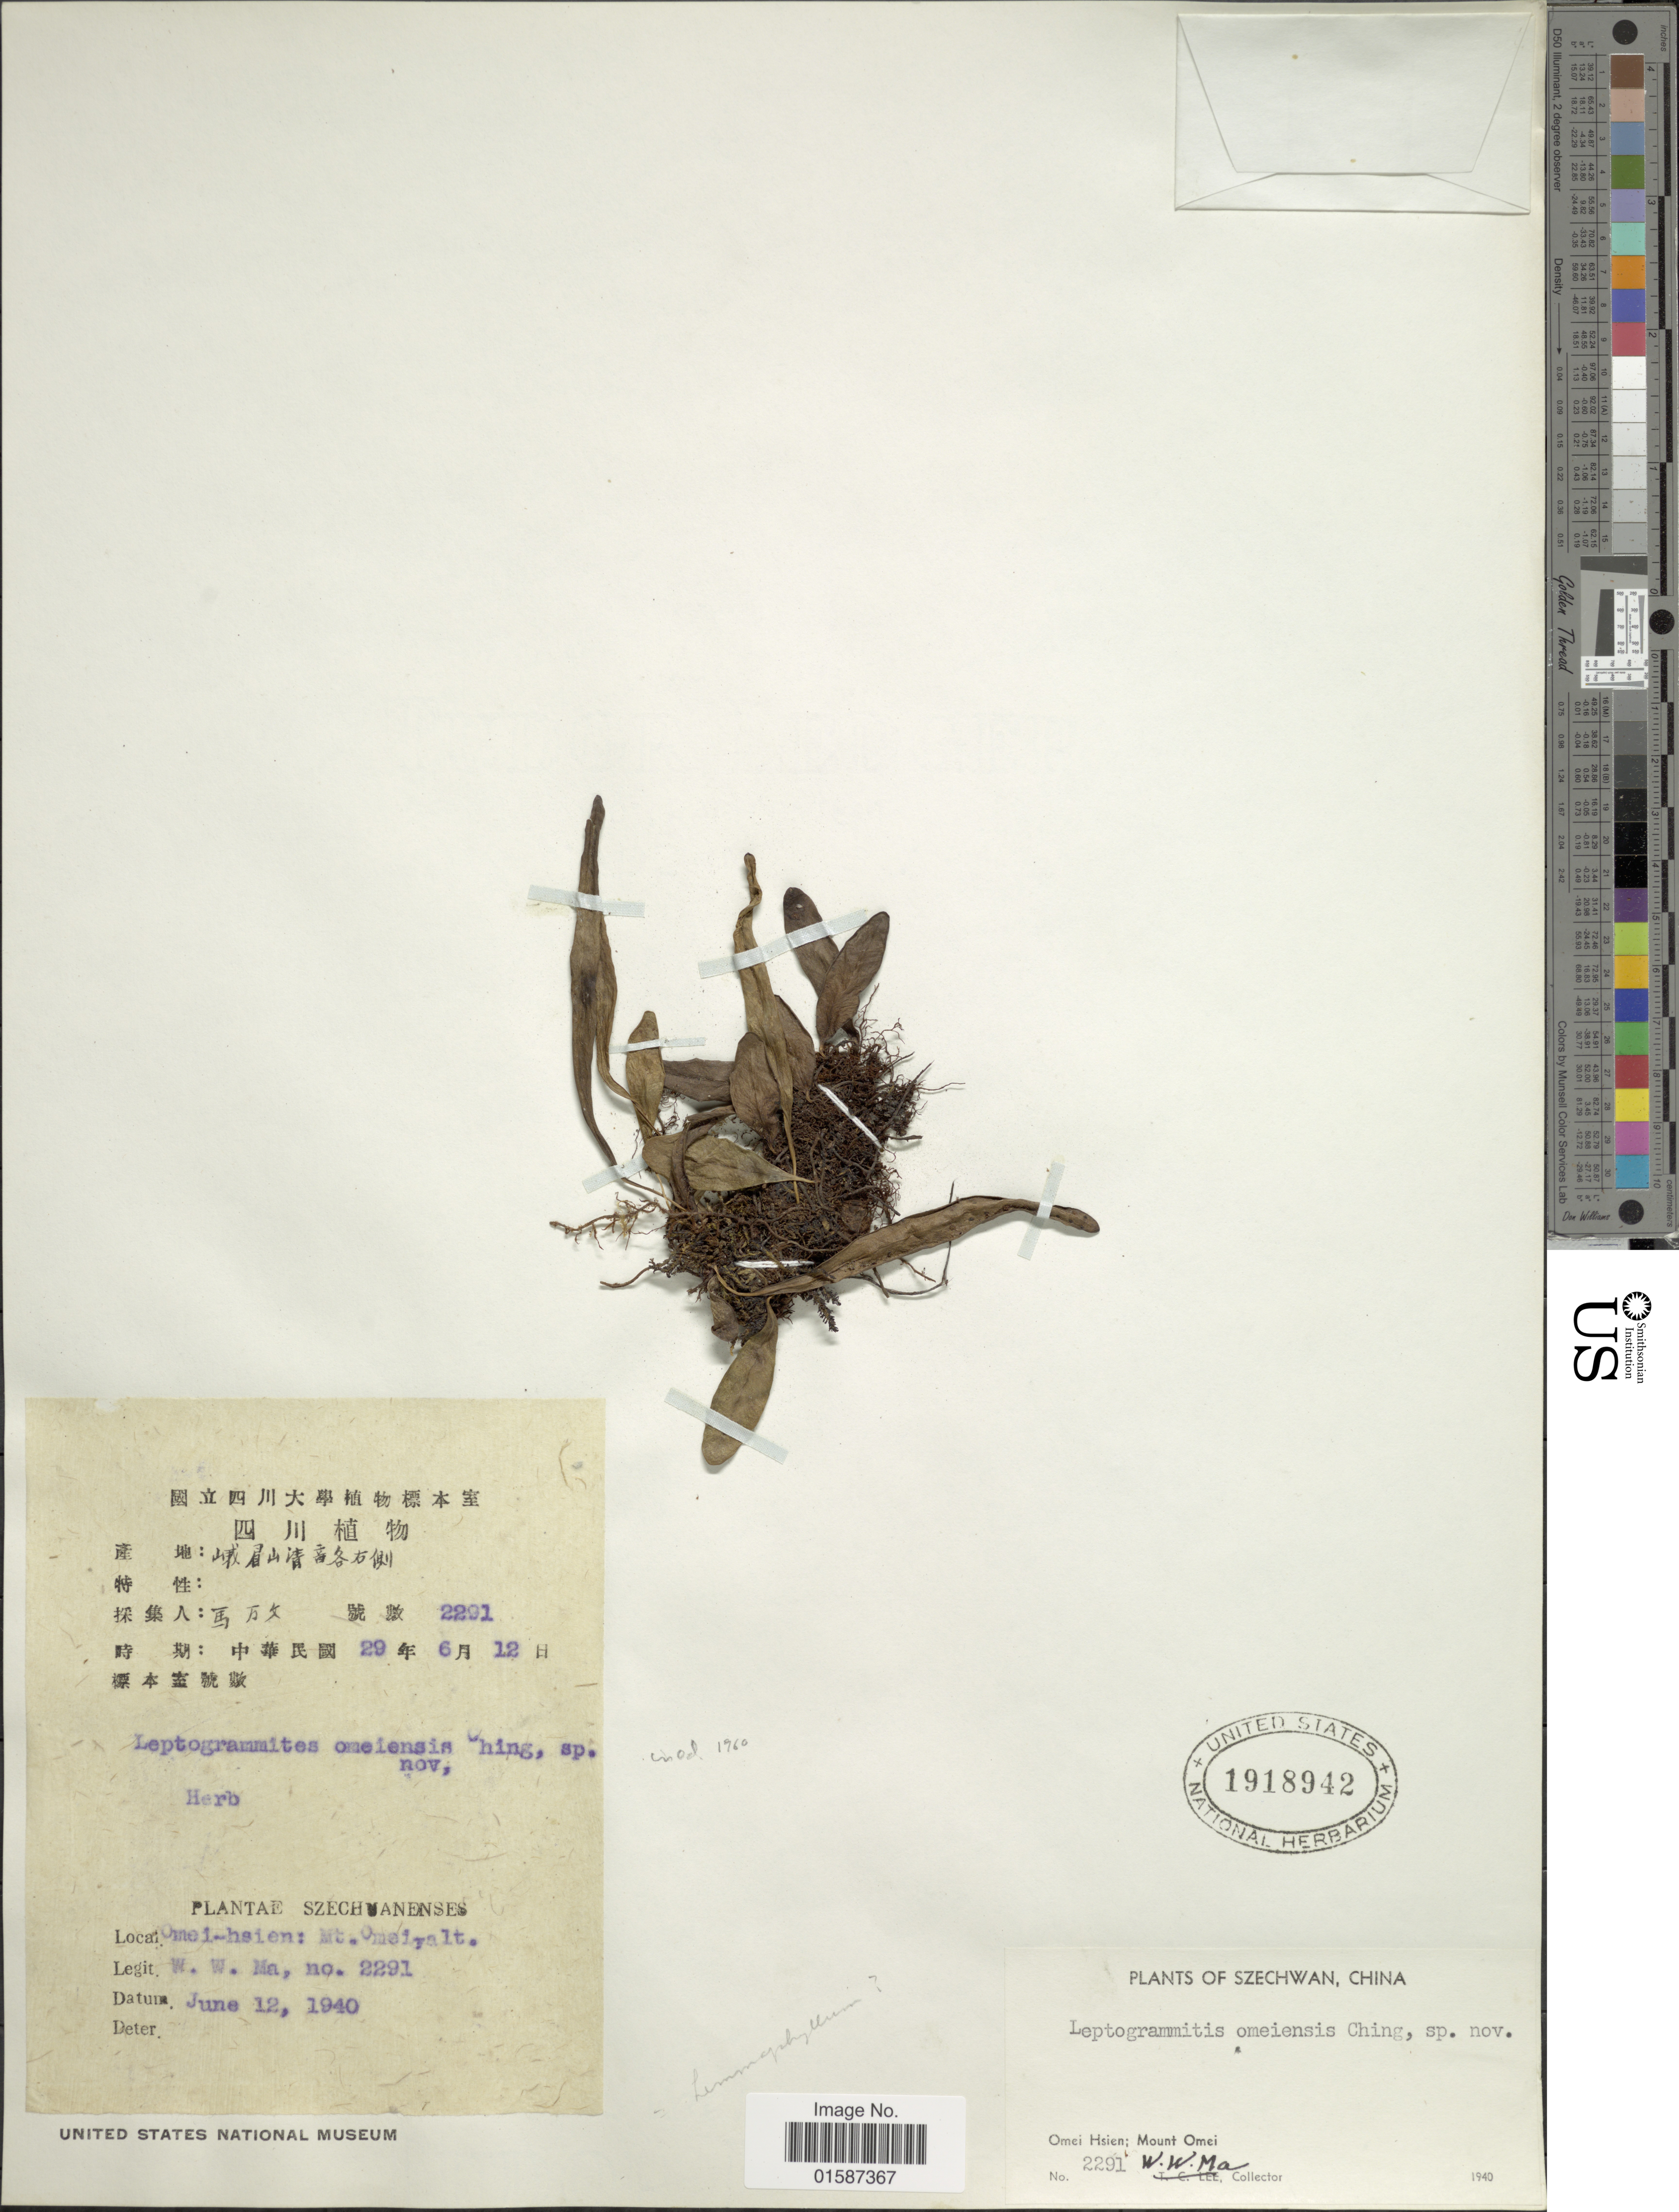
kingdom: Plantae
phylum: Tracheophyta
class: Polypodiopsida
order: Polypodiales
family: Polypodiaceae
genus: Lemmaphyllum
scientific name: Lemmaphyllum subrostratum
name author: (C. Chr.) Ching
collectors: W. Ma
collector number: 2291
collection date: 1940-06-12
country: China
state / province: Sichuan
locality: Szechwan, Omei Hsien; Mount Omei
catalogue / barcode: US 1918942